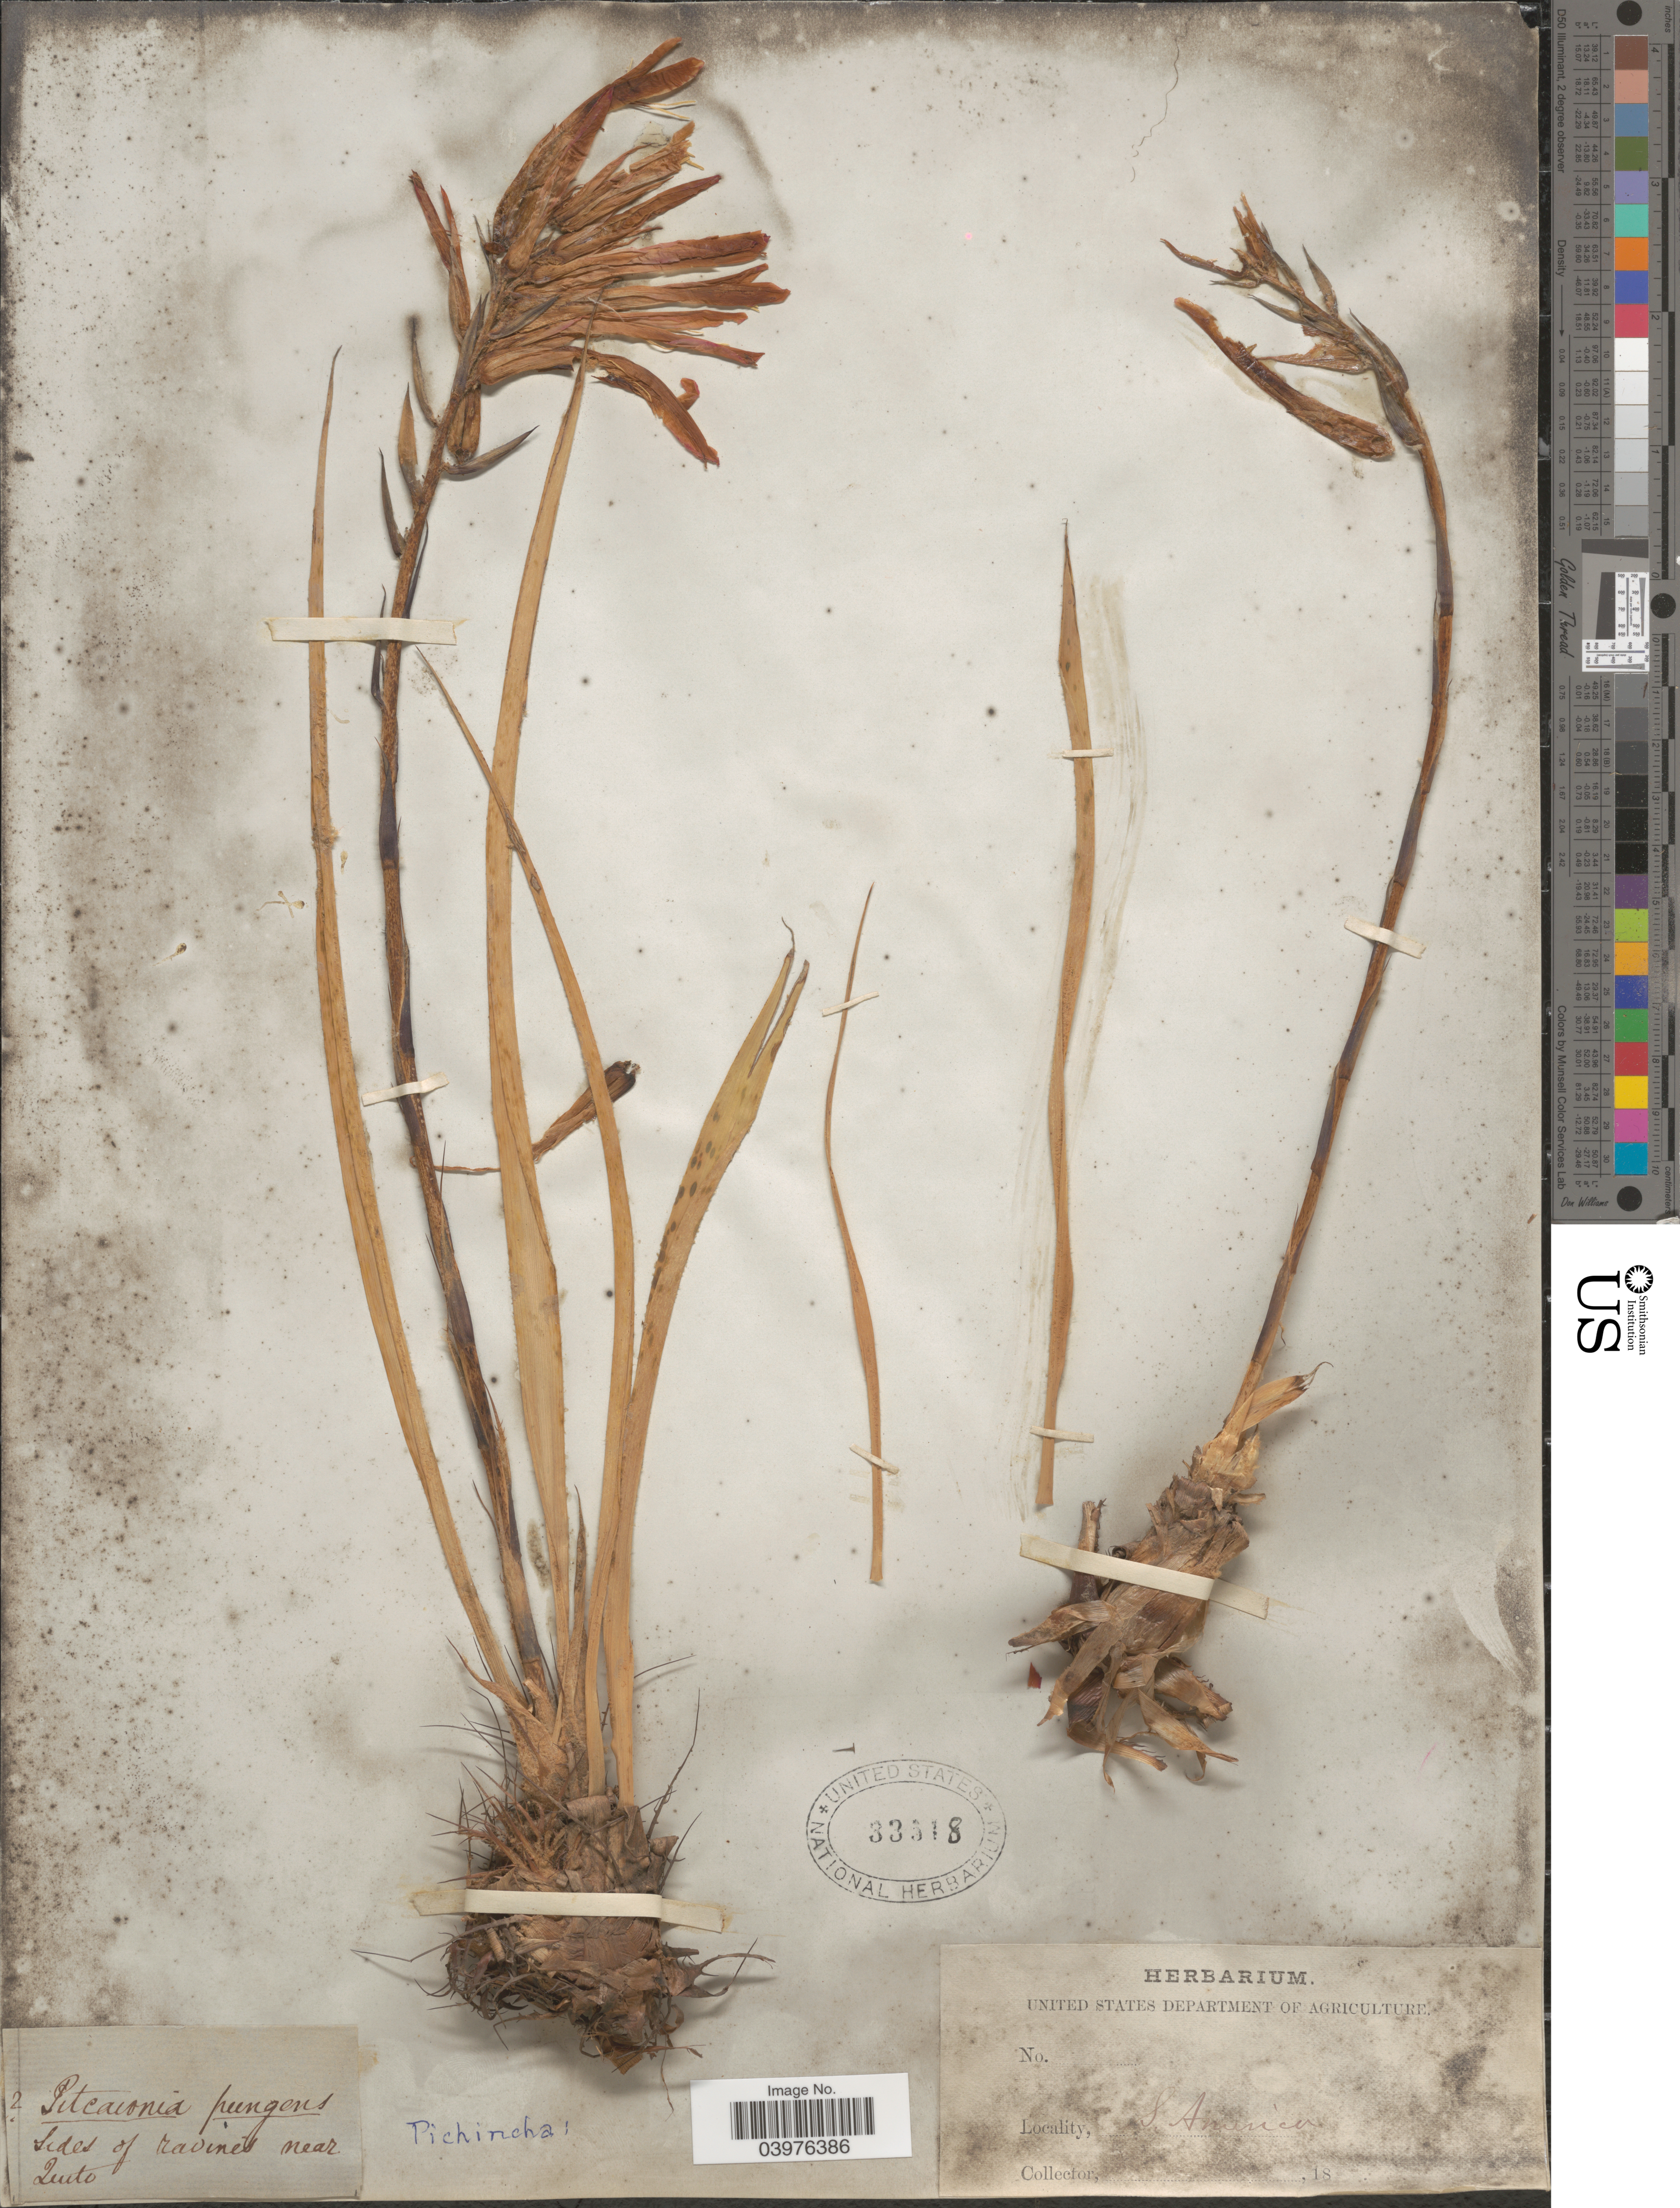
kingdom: Plantae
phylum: Tracheophyta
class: Liliopsida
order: Poales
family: Bromeliaceae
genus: Pitcairnia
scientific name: Pitcairnia pungens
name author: Kunth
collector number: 2 ?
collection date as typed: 18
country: Ecuador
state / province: Pichincha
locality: Sides of ravines near Quito.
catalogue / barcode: US 33518